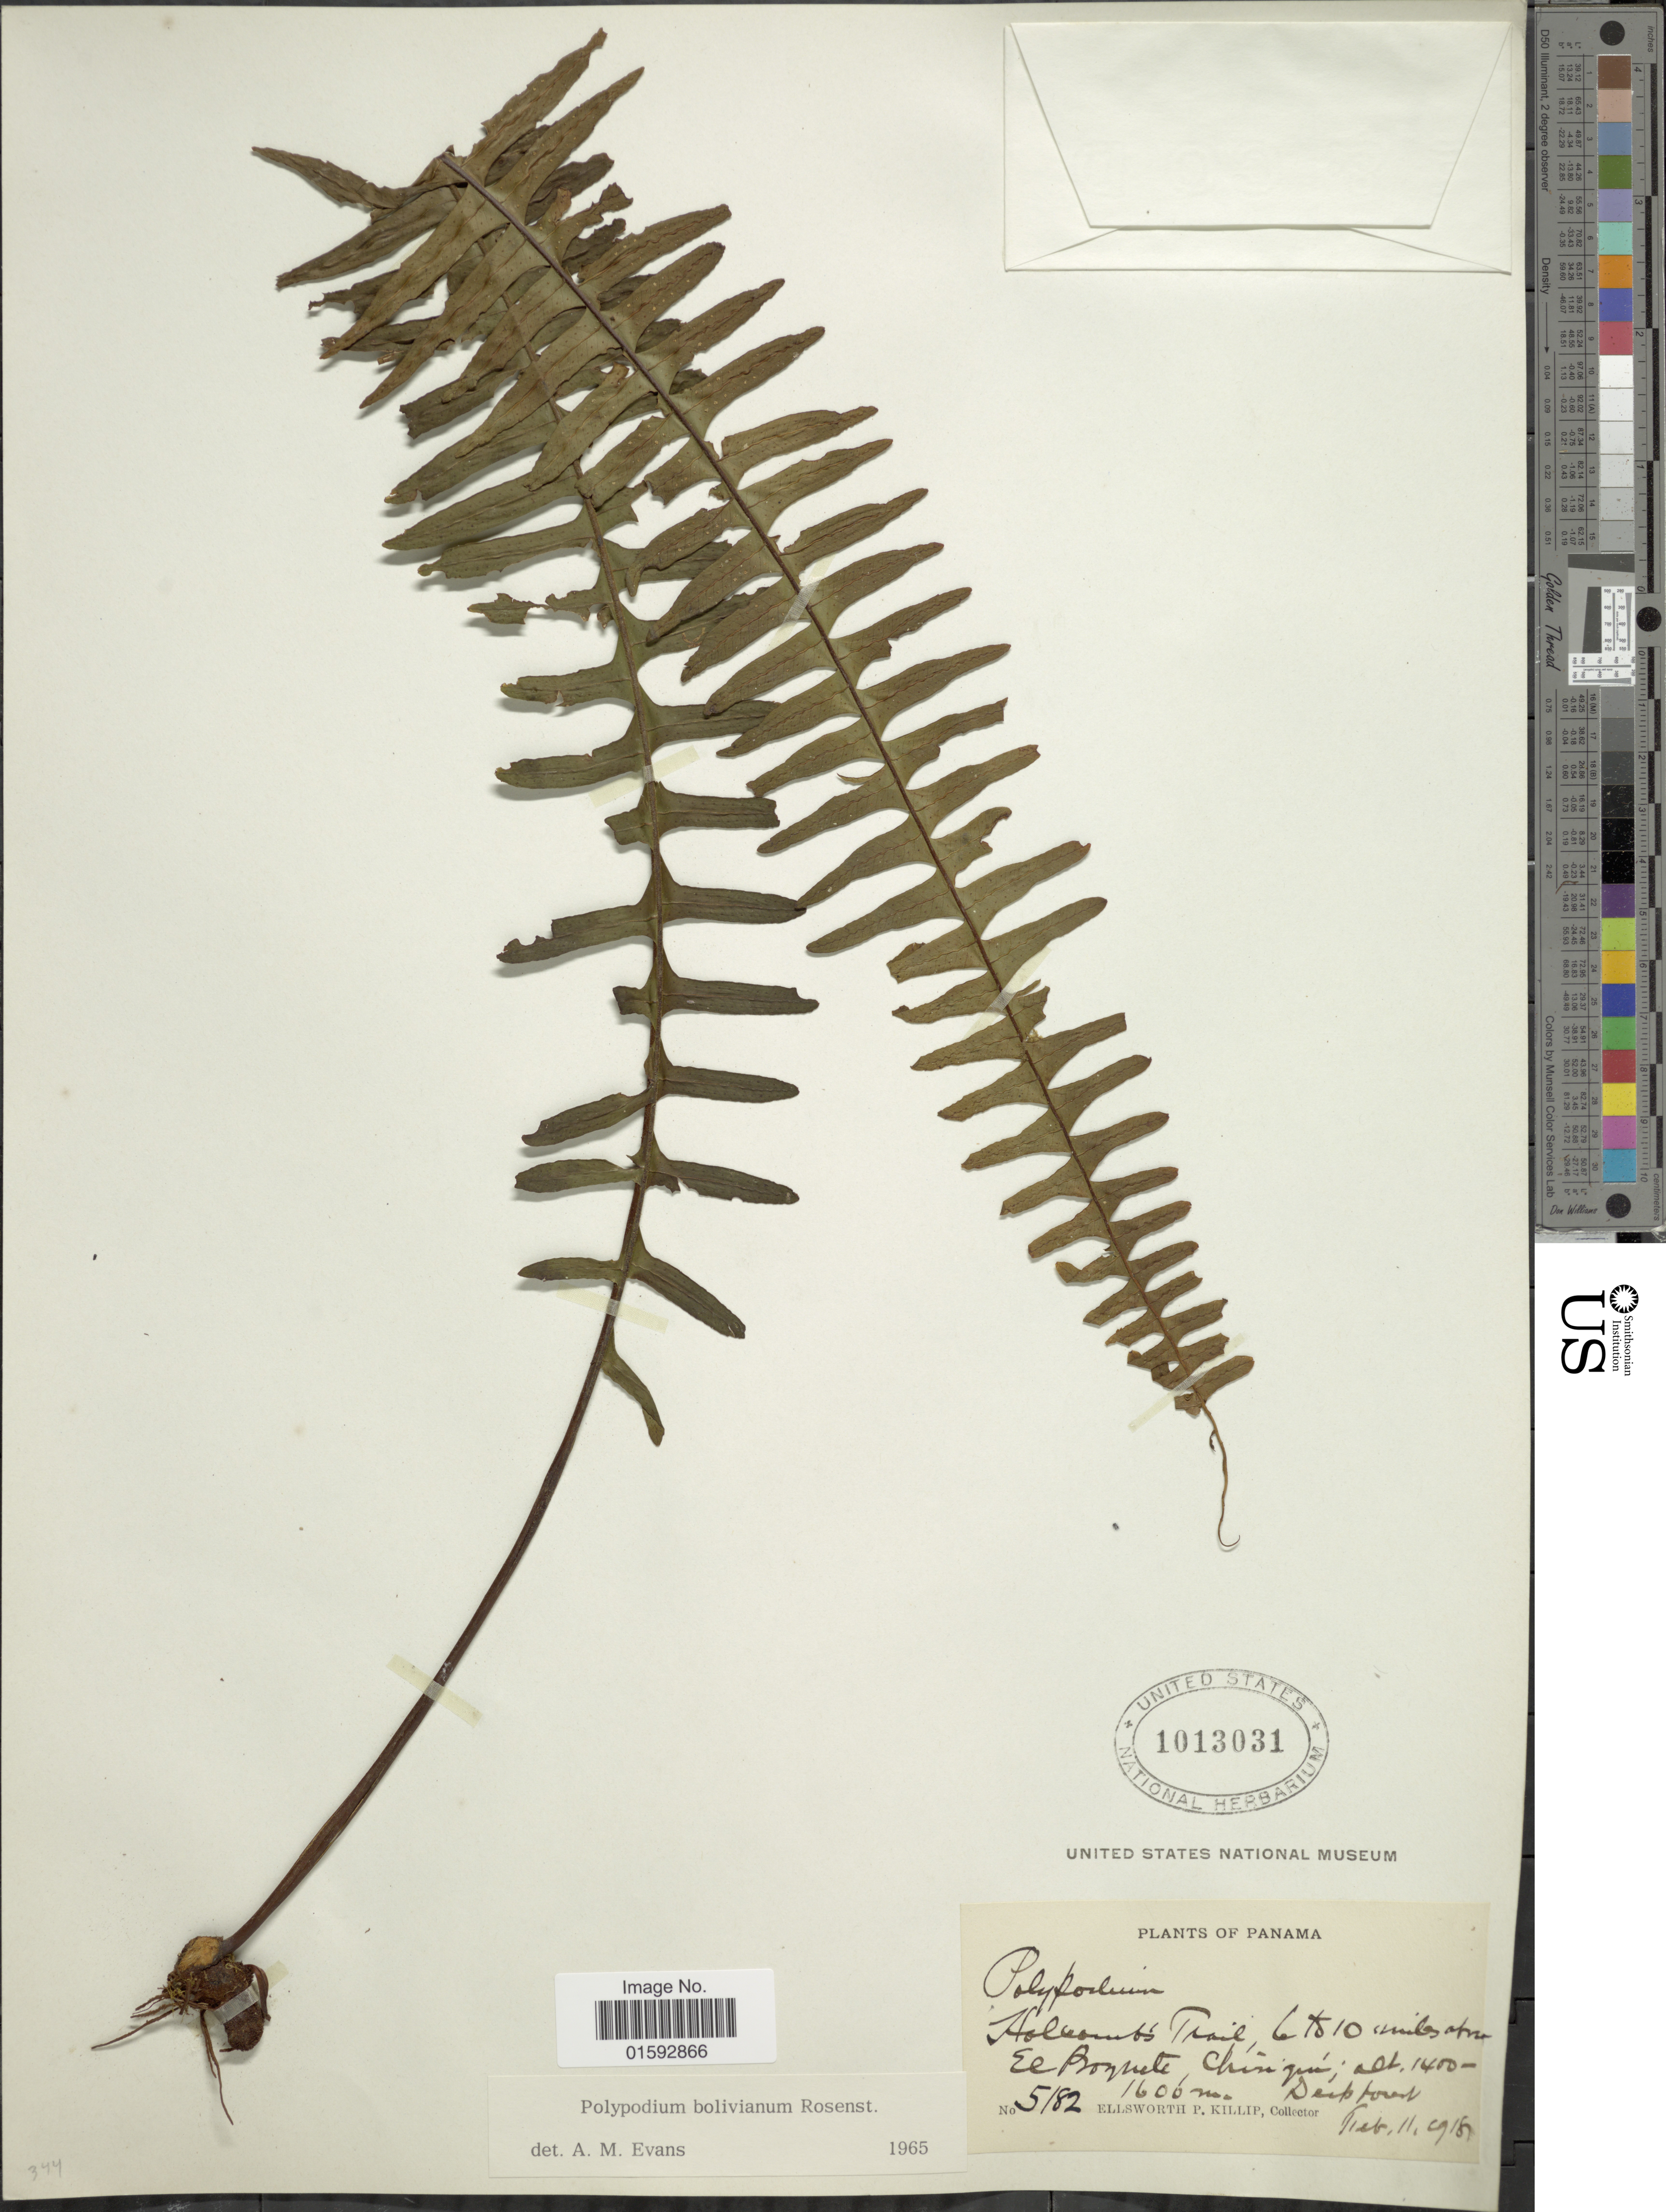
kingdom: Plantae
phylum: Tracheophyta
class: Polypodiopsida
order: Polypodiales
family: Polypodiaceae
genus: Pecluma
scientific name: Pecluma divaricata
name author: (E. Fourn.) Mickel & Beitel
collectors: E. P. Killip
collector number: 5182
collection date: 1918-02-11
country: Panama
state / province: Chiriqui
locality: Hollcomb's Trail, 1 to 10 miles above el Boquete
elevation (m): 1400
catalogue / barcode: US 1013031